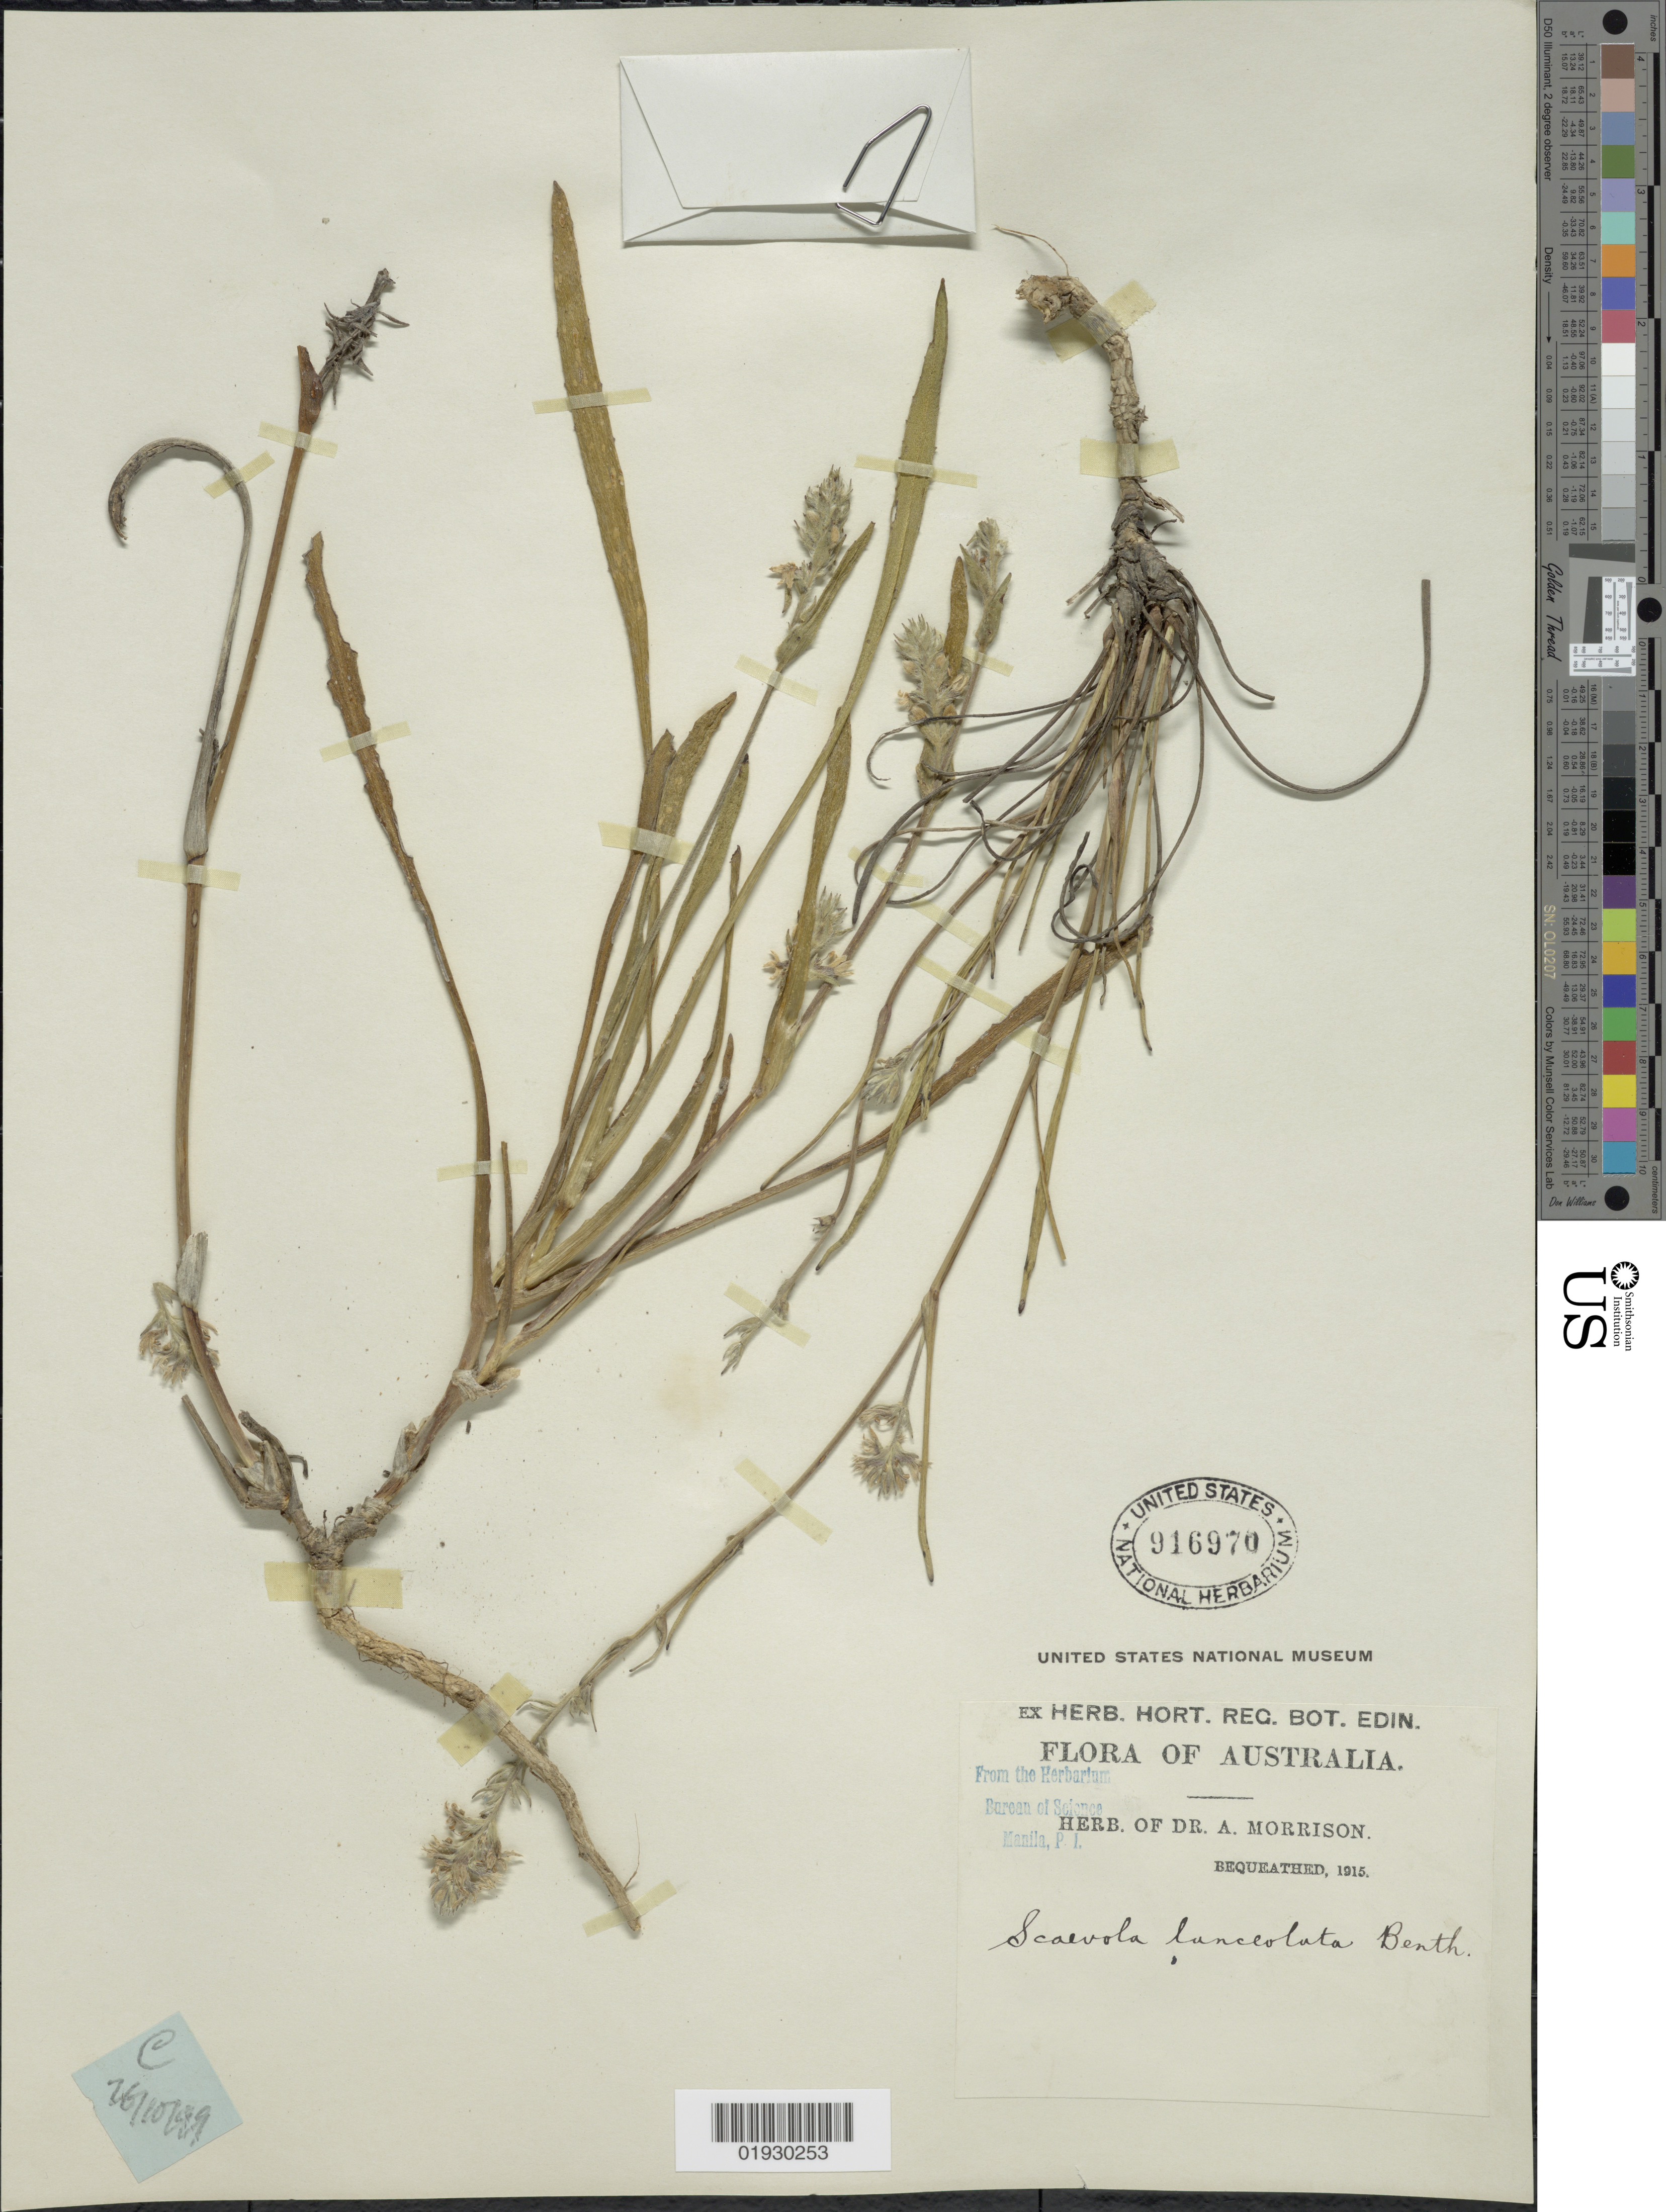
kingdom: Plantae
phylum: Tracheophyta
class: Magnoliopsida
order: Asterales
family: Goodeniaceae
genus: Scaevola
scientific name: Scaevola lanceolata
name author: Benth.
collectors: ex herb. Dr. A. Morrison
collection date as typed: Transcribed d/m/y: 16/10/99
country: Australia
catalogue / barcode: US 916970